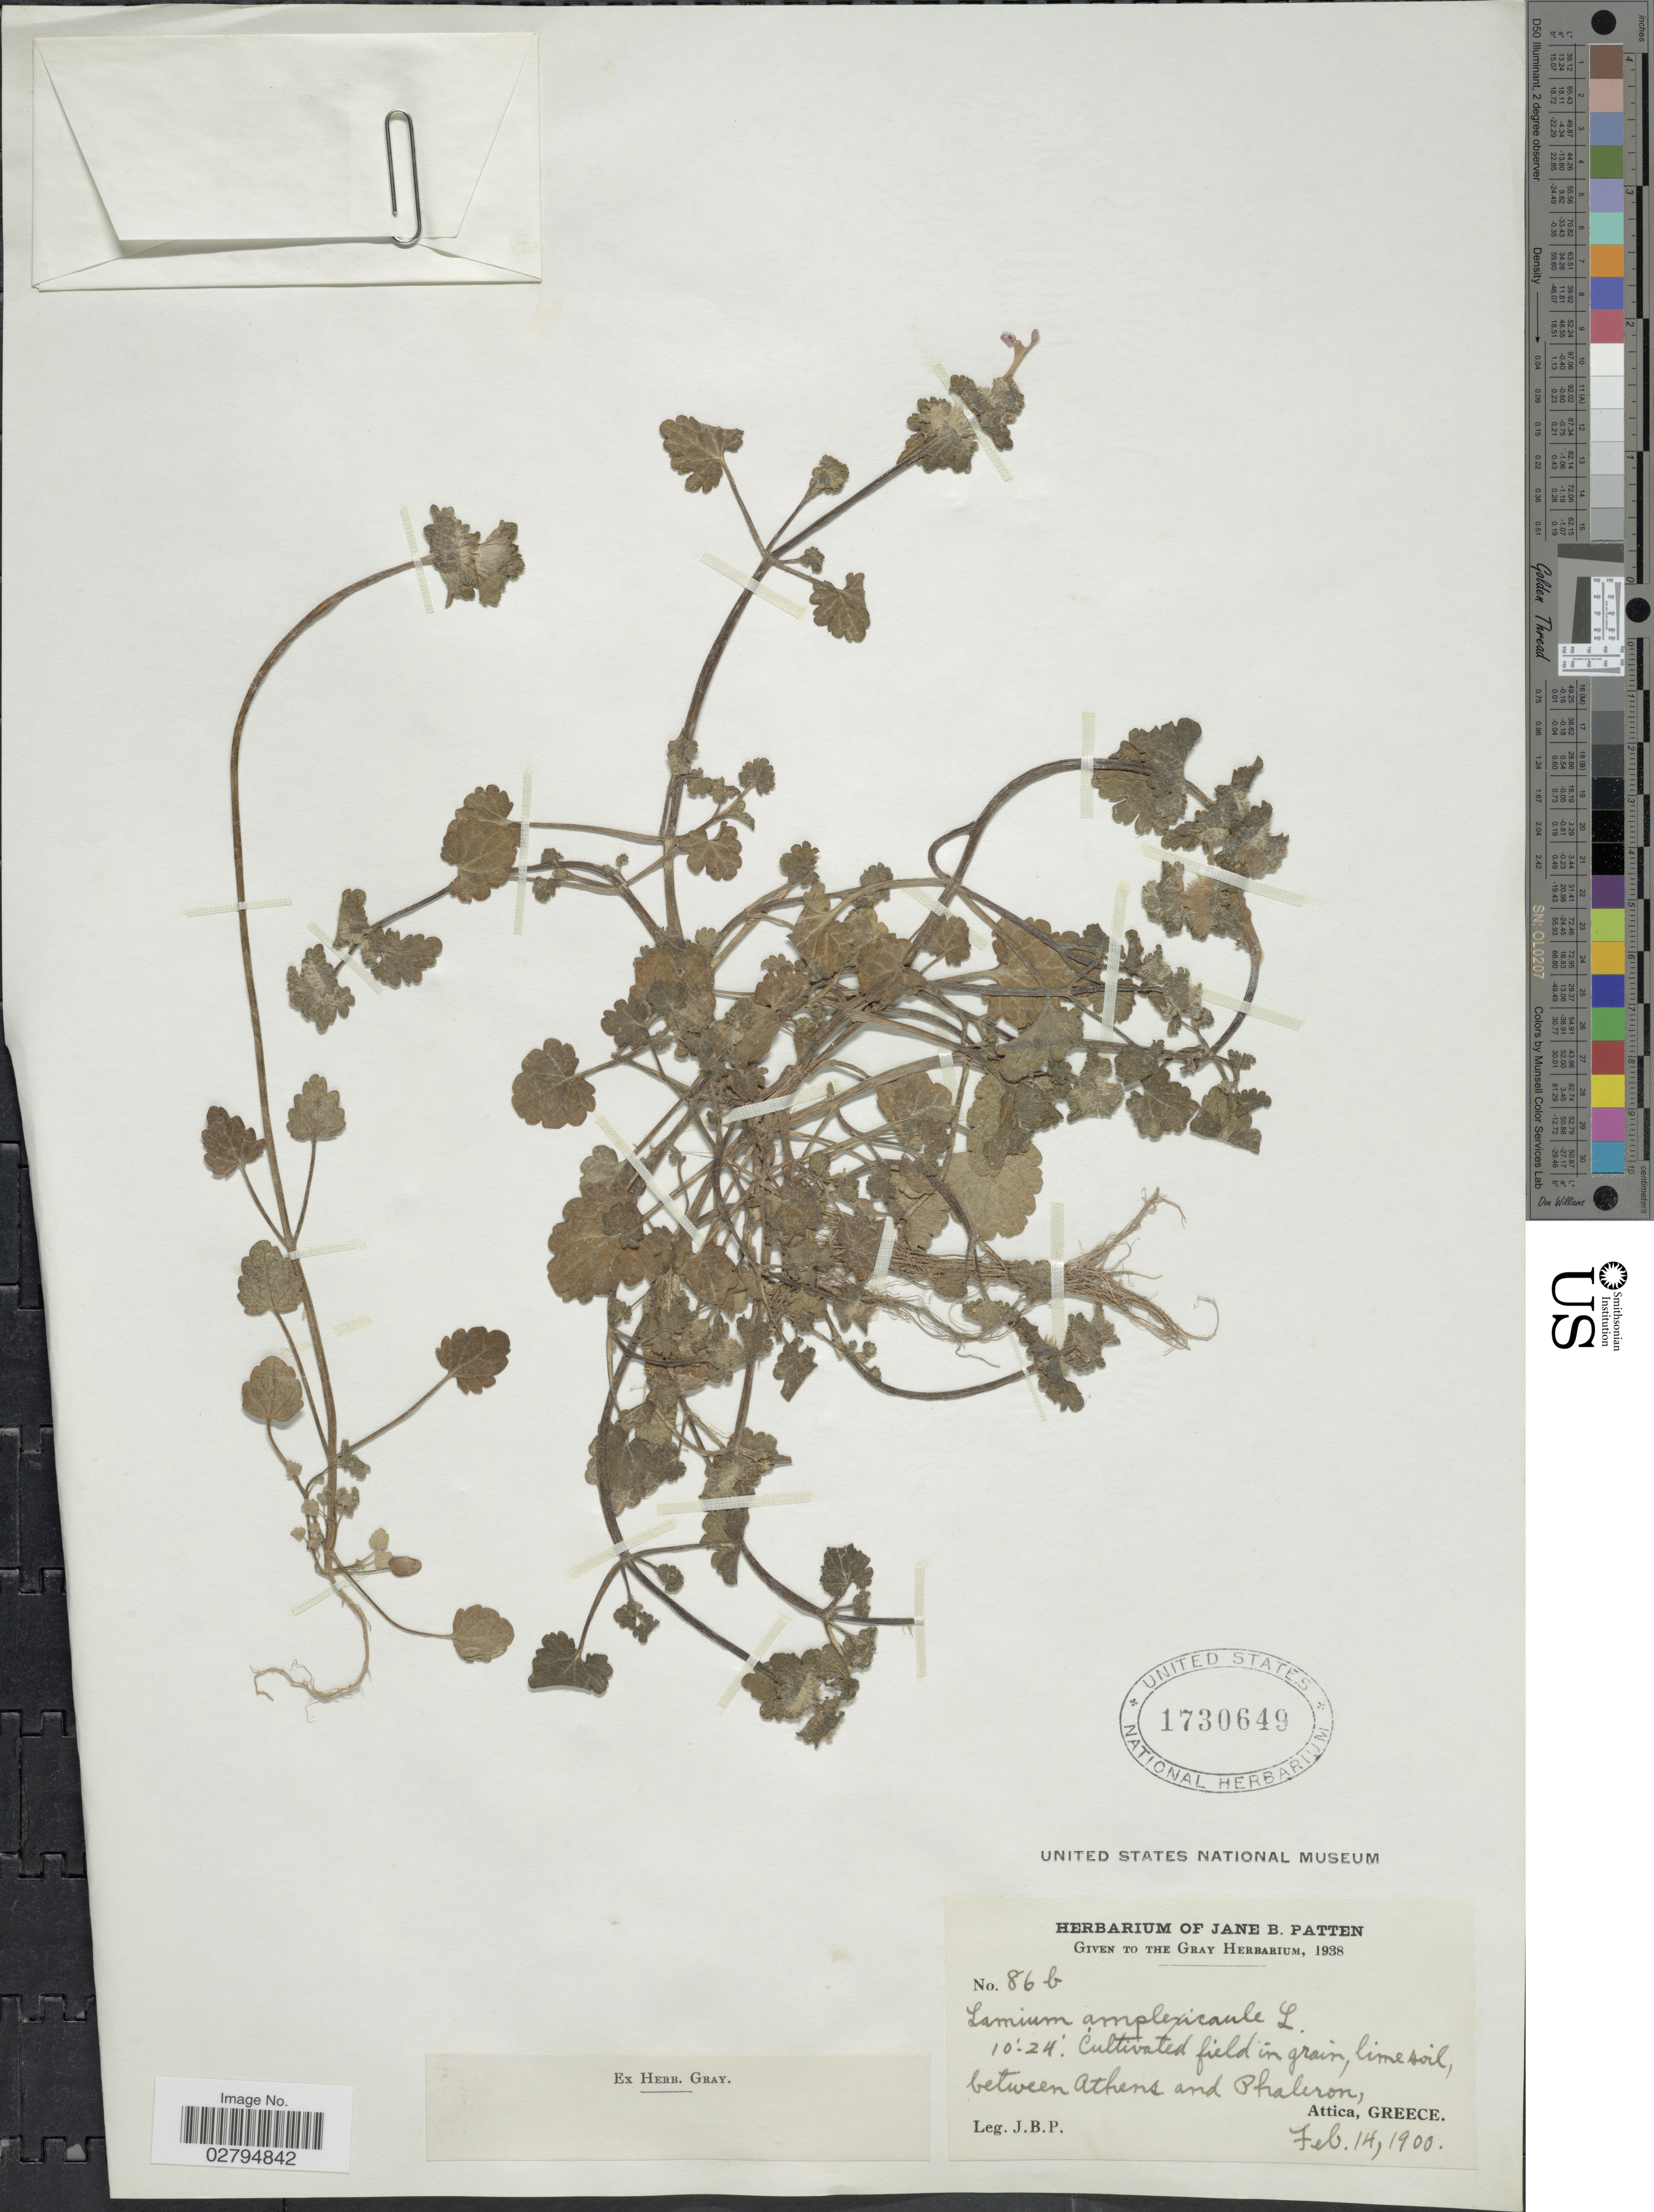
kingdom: Plantae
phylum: Tracheophyta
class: Magnoliopsida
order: Lamiales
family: Lamiaceae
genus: Lamium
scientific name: Lamium amplexicaule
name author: L.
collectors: J. Patten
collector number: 86b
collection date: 1900-02-14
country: Greece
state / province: Attica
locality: Cultivated field in grain, lime soil, between Athens and Phaleron.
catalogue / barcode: US 1730649